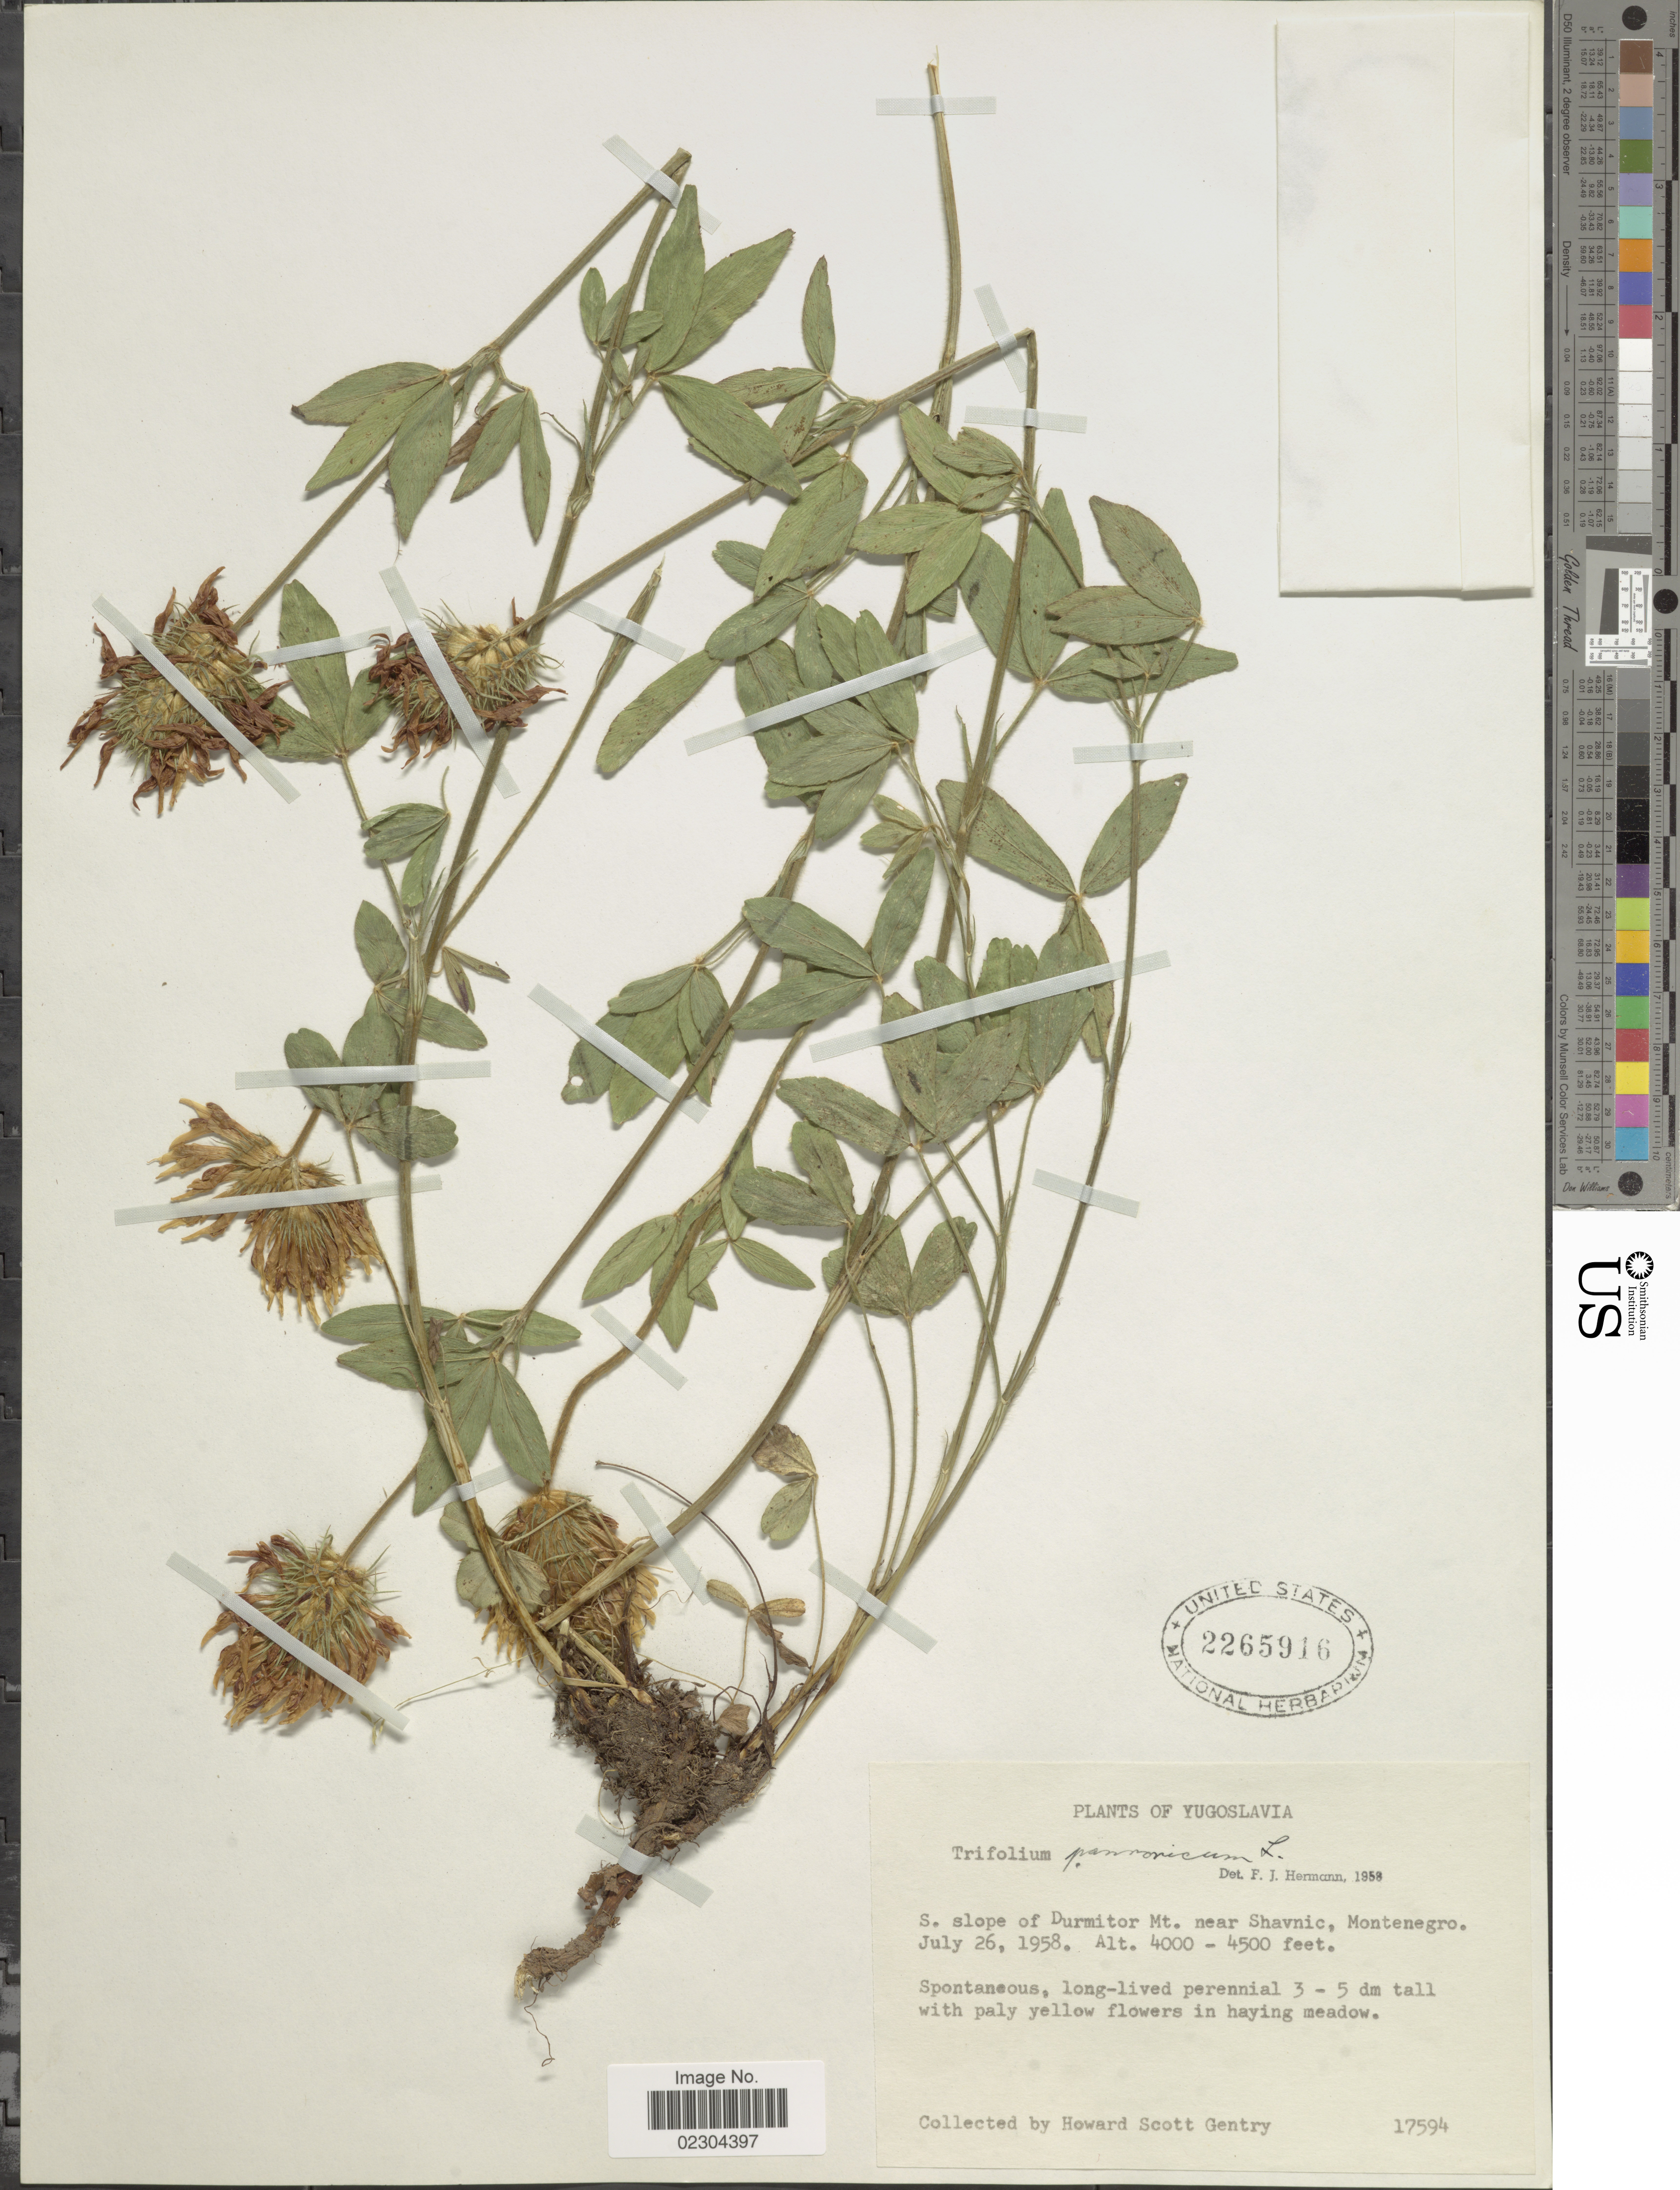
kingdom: Plantae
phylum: Tracheophyta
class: Magnoliopsida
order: Fabales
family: Fabaceae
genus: Trifolium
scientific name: Trifolium noricum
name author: Wulfen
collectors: H. S. Gentry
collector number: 17594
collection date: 1958-07-26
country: Montenegro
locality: Yugoslavia, S. slope of Mt.Durmitor, Mt. near Savnik. Opstina Savnik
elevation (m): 1219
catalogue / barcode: US 2265916